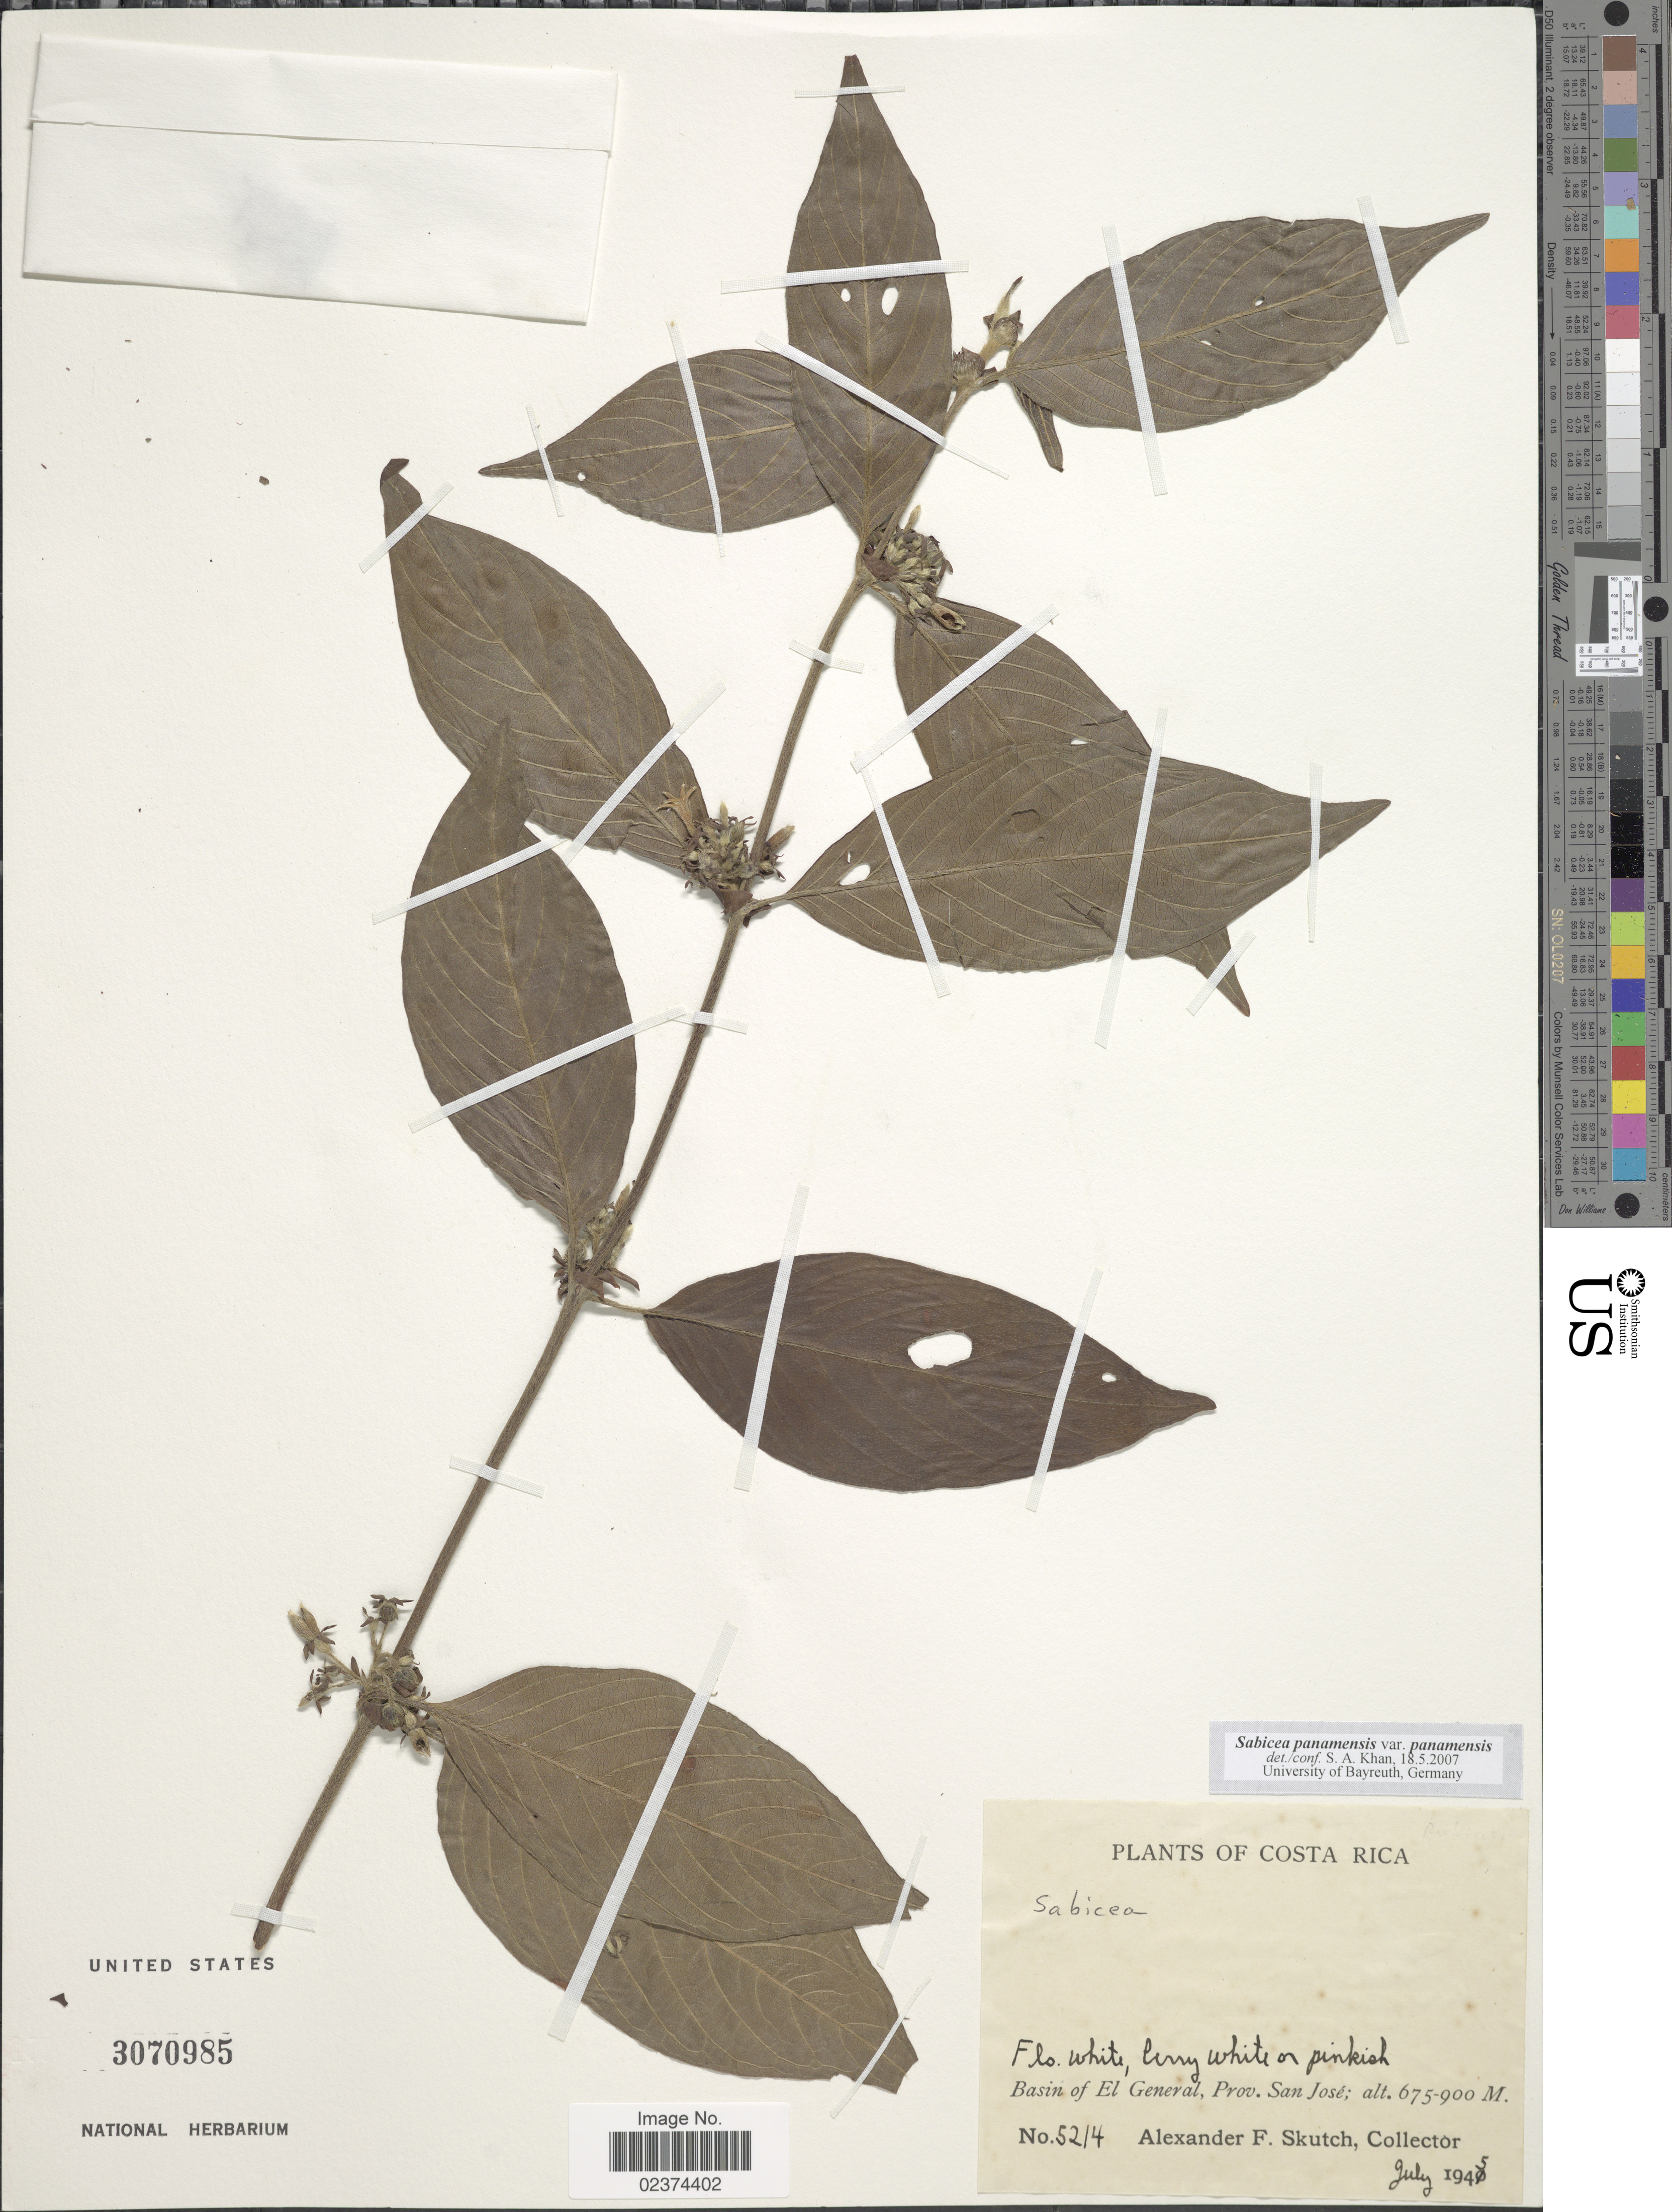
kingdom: Plantae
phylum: Tracheophyta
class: Magnoliopsida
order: Gentianales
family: Rubiaceae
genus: Sabicea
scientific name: Sabicea panamensis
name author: Wernham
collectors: A. F. Skutch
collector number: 5214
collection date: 1945-07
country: Costa Rica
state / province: San José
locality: Basin of El General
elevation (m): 675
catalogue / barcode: US 3070985